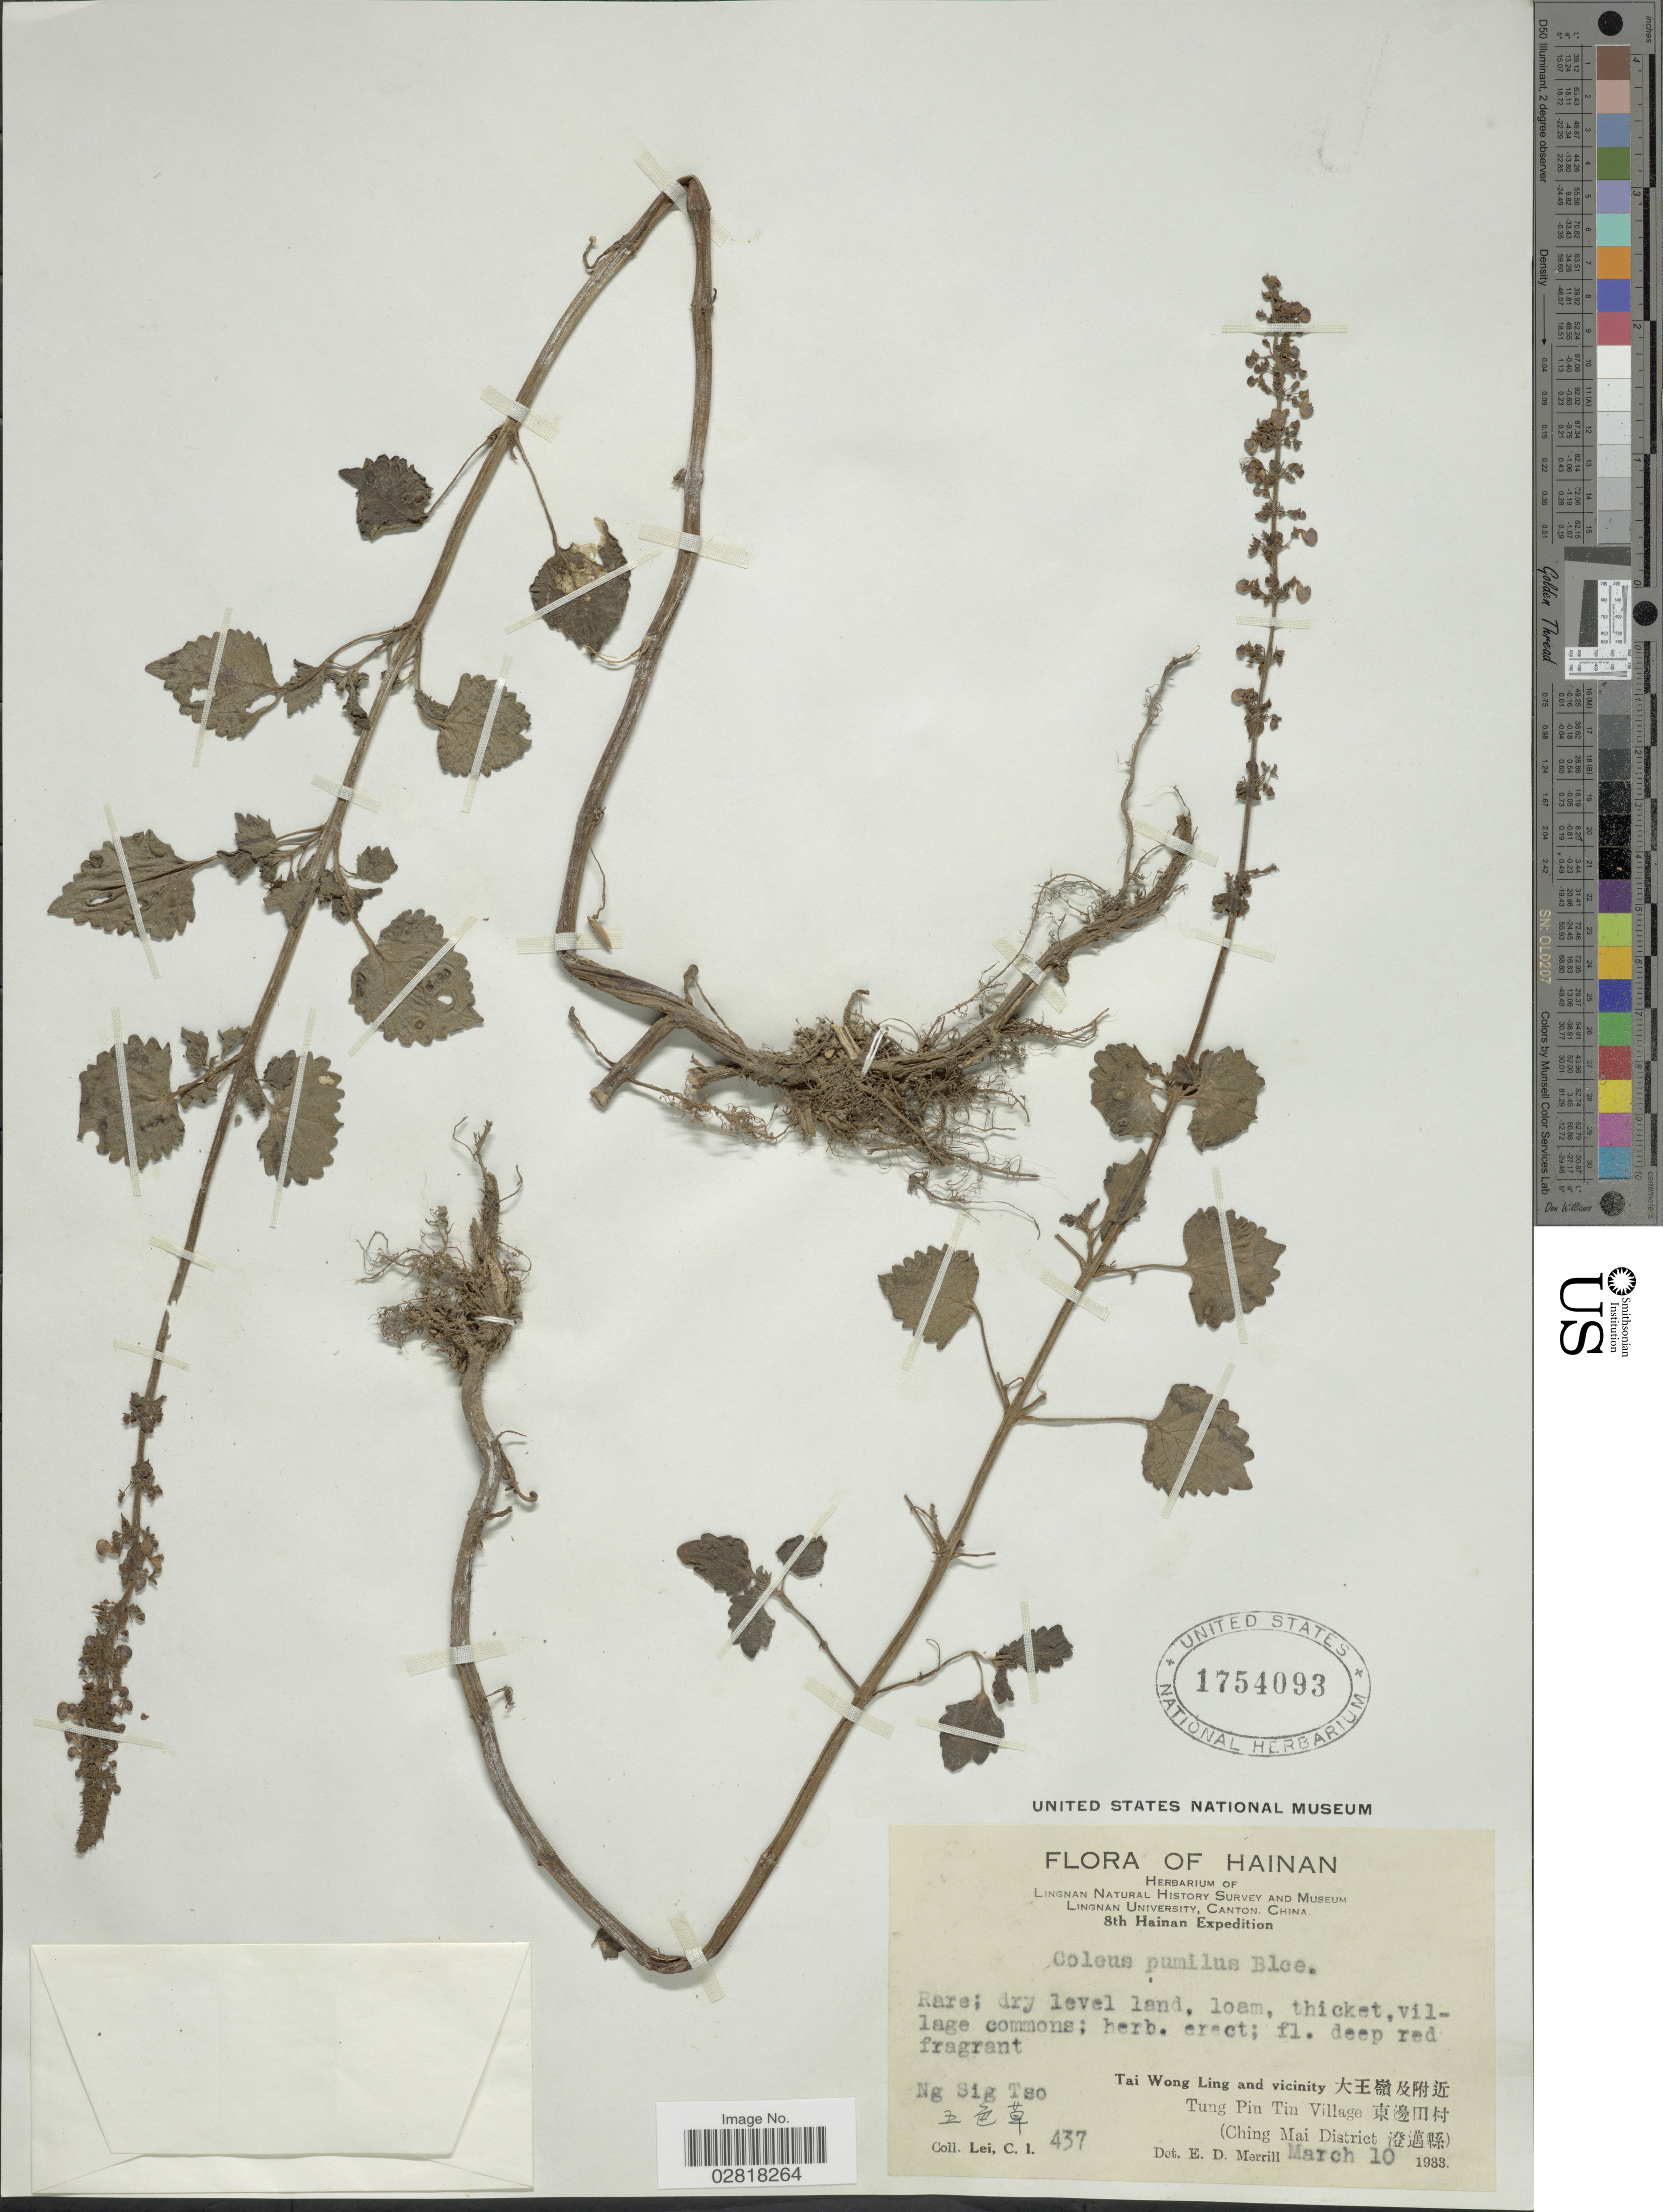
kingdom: Plantae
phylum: Tracheophyta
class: Magnoliopsida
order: Lamiales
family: Lamiaceae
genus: Plectranthus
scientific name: Plectranthus scutellarioides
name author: (L.) R. Br.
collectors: C. I. Lei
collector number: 437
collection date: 1933-03-10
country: China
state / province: Hainan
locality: Ng Sig Tso, Tai Wong Ling and vicinity, Tung Pin Tin Village (Ching Mai District).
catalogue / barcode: US 1754093